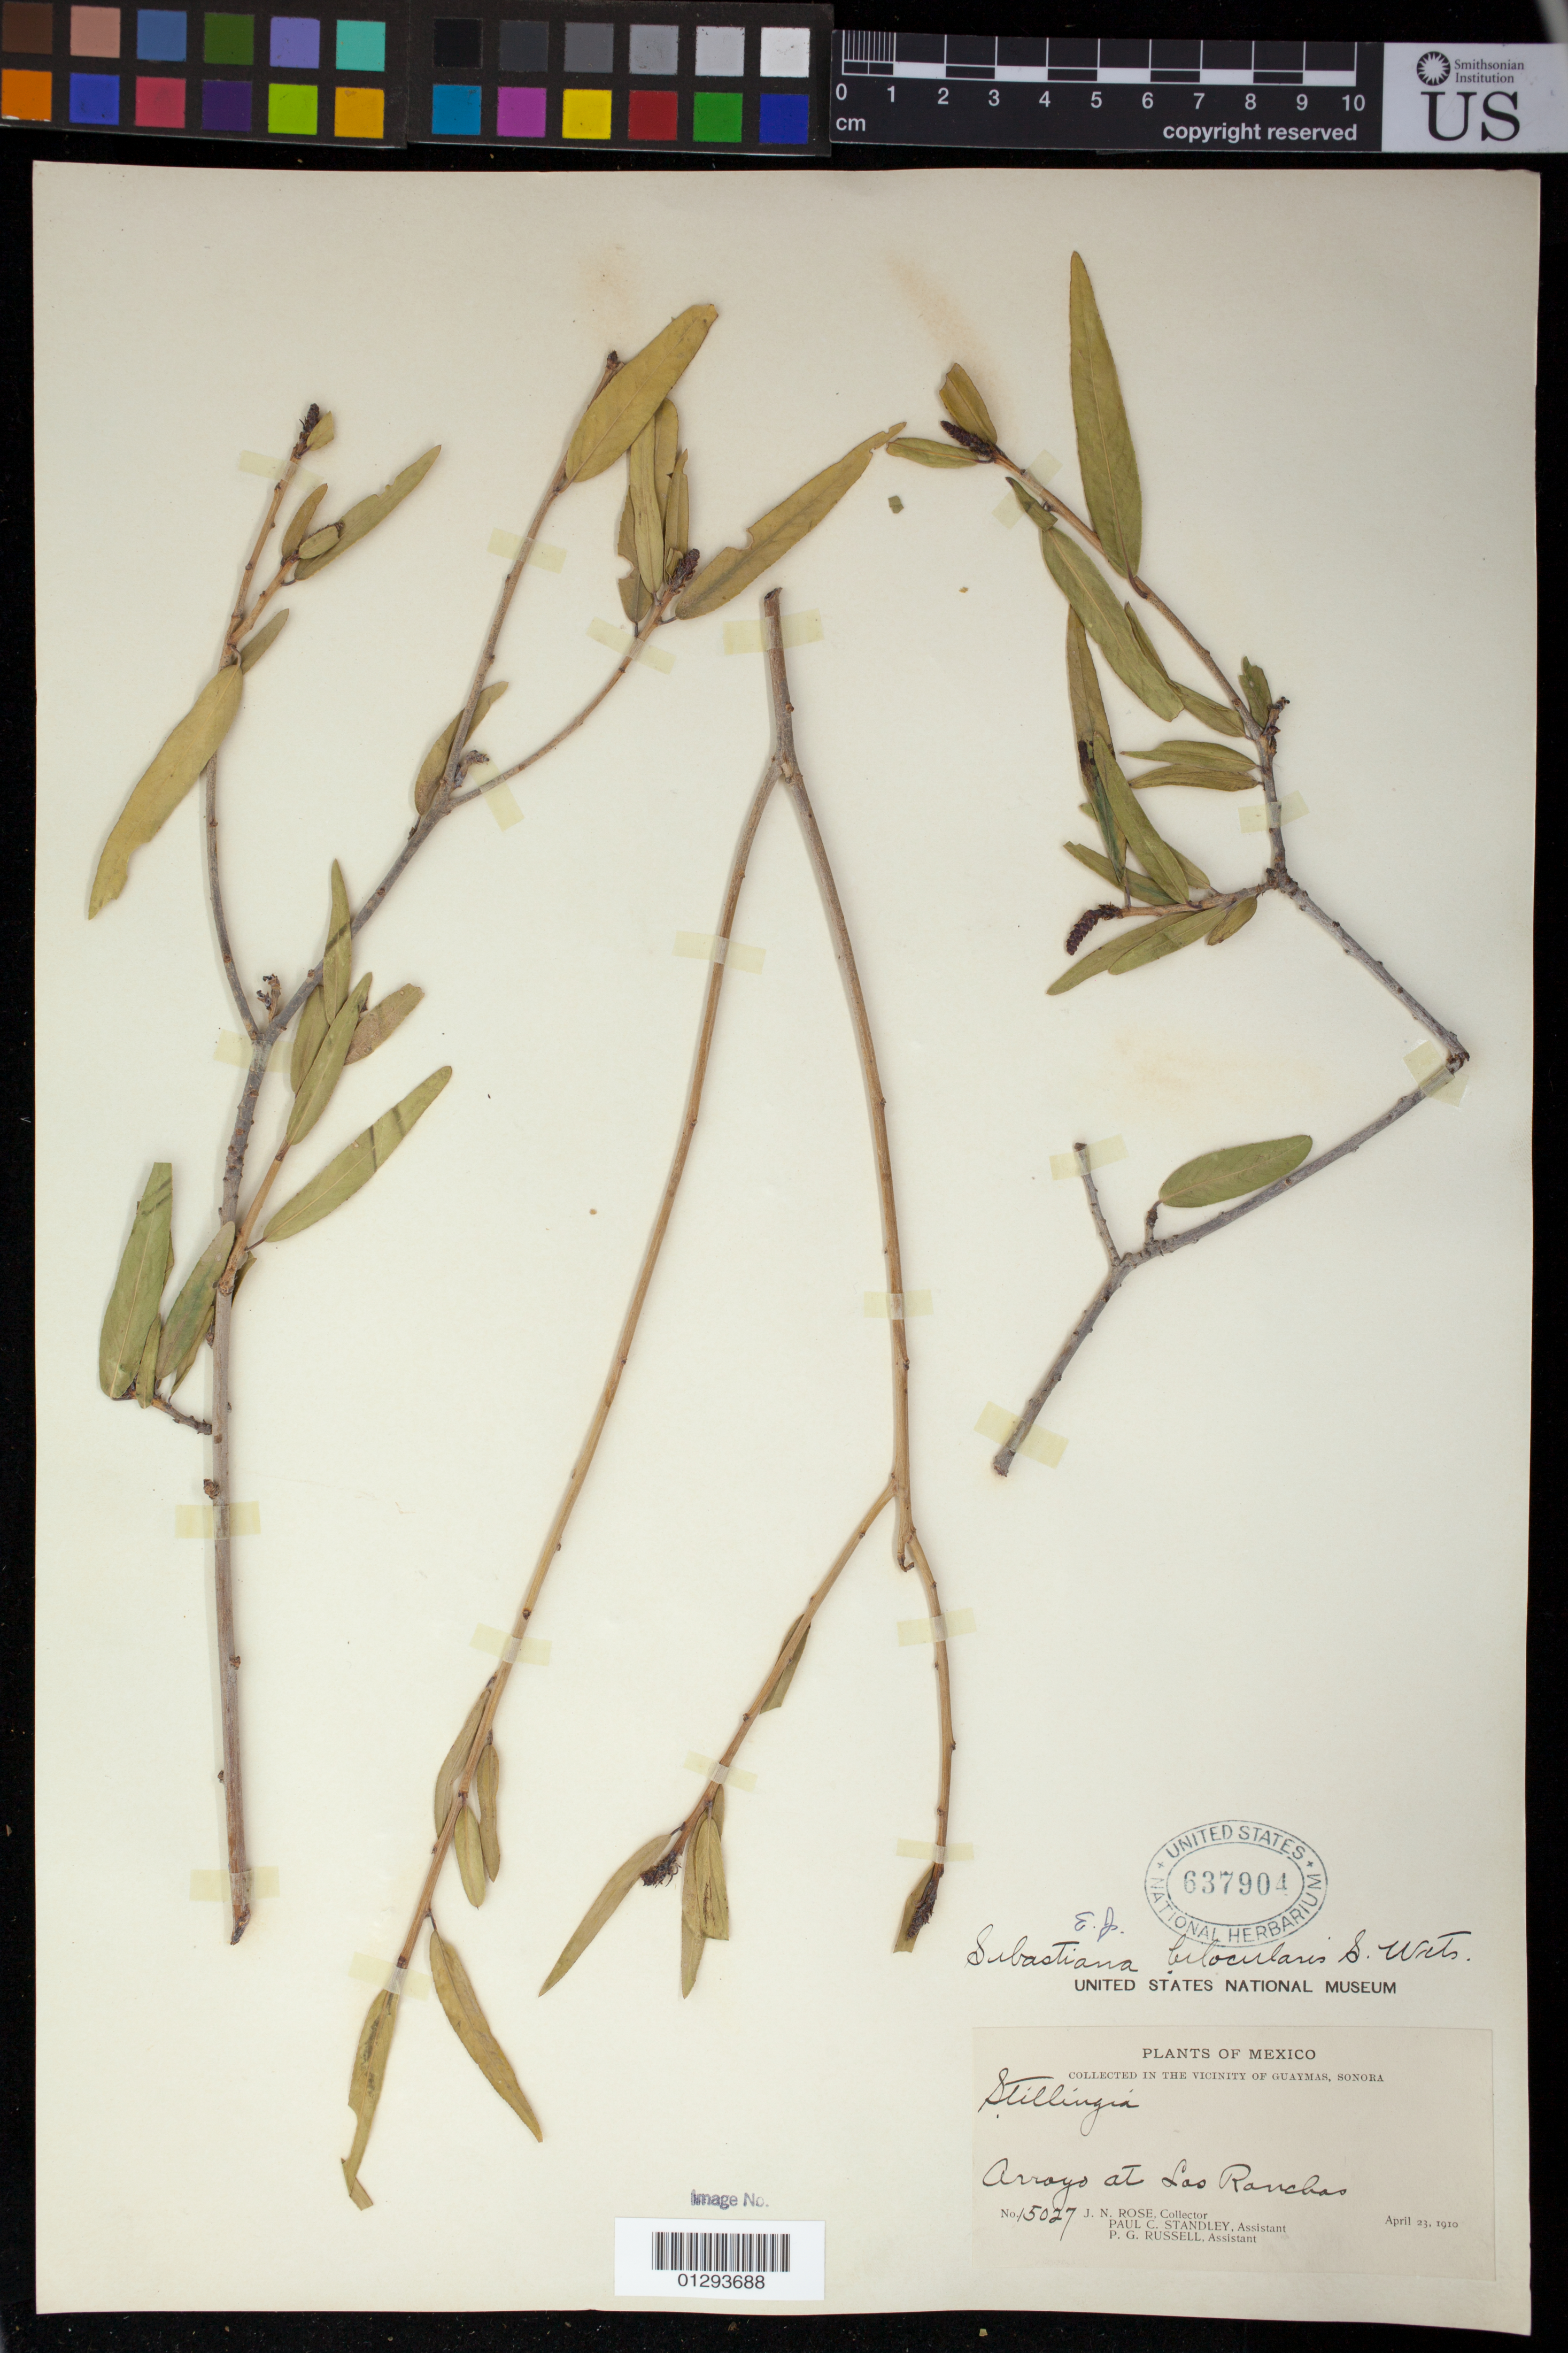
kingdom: Plantae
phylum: Tracheophyta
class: Magnoliopsida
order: Malpighiales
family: Euphorbiaceae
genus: Sebastiania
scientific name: Sebastiania bilocularis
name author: S. Watson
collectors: P. C. Standley, J. N. Rose & P. G. Russell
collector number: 15027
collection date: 1910-04-23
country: Mexico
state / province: Sonora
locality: in the vicinity of Guaymas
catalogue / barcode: US 637904